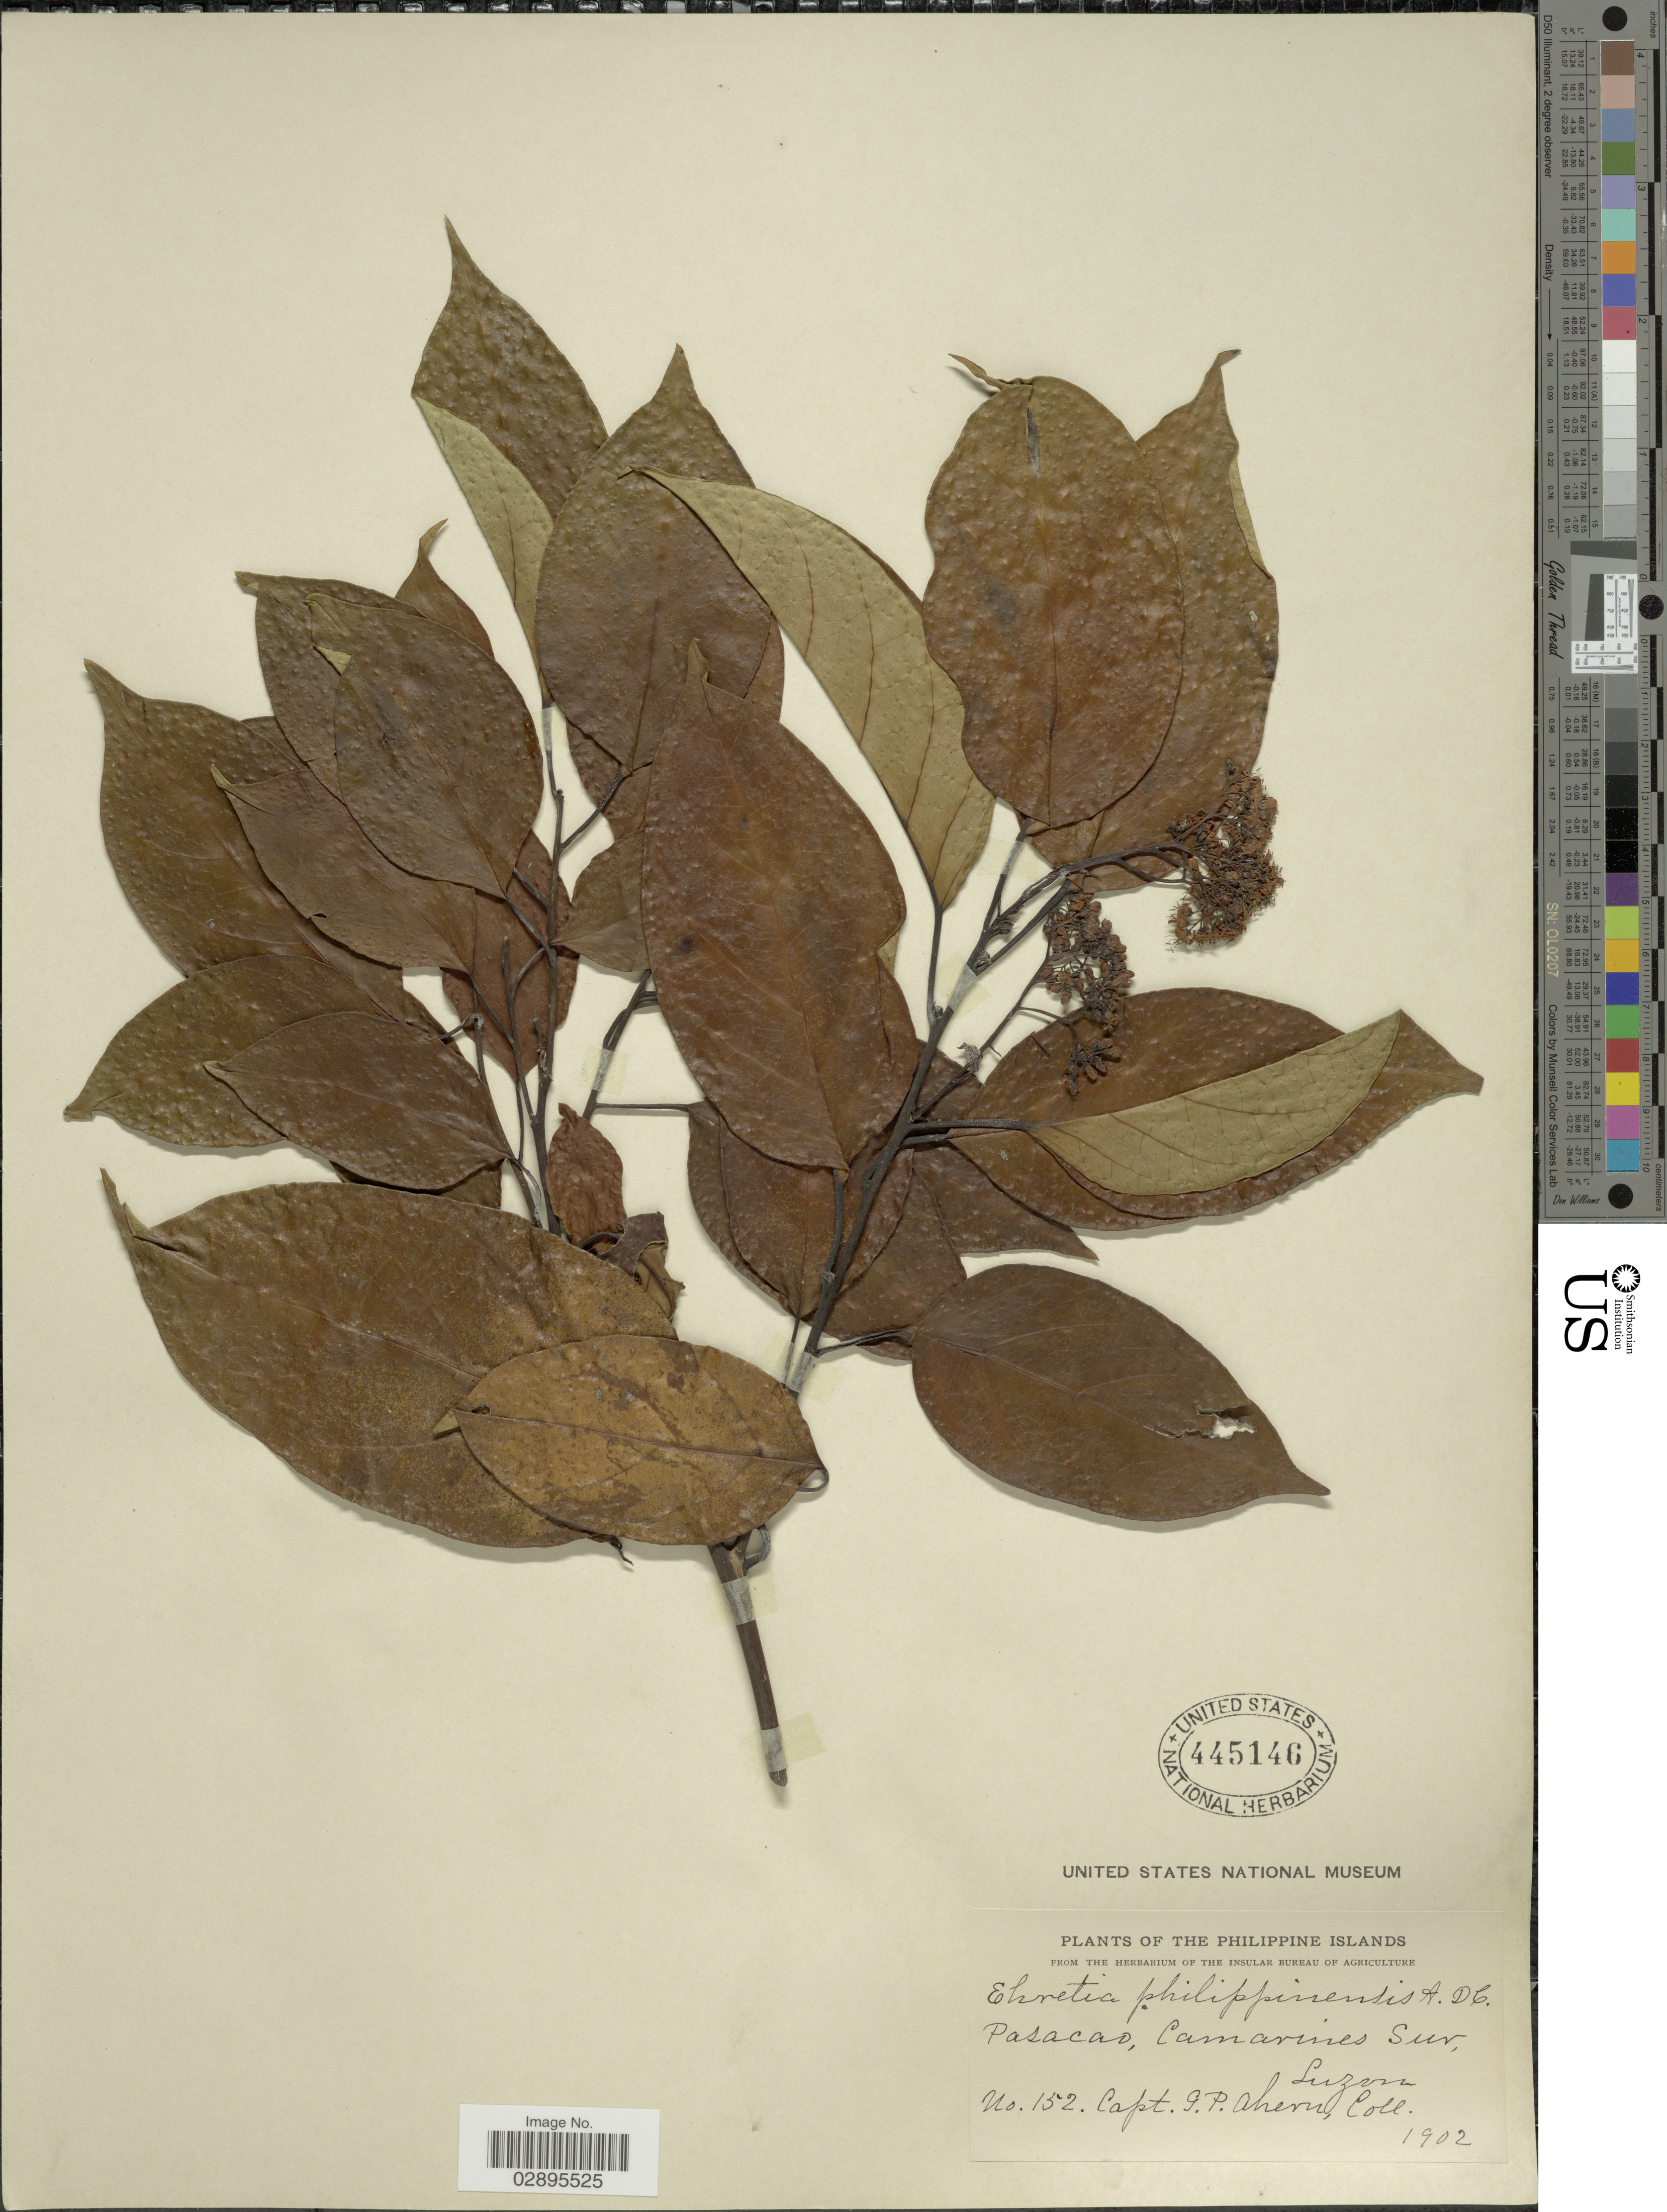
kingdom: Plantae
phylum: Tracheophyta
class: Magnoliopsida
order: Boraginales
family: Ehretiaceae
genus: Ehretia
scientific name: Ehretia philippinensis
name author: A. DC.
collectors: G. Ahern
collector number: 152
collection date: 1902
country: Philippines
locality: Philippine Islands. Pasacao, Camarines Sur, Luzon.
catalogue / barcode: US 445146